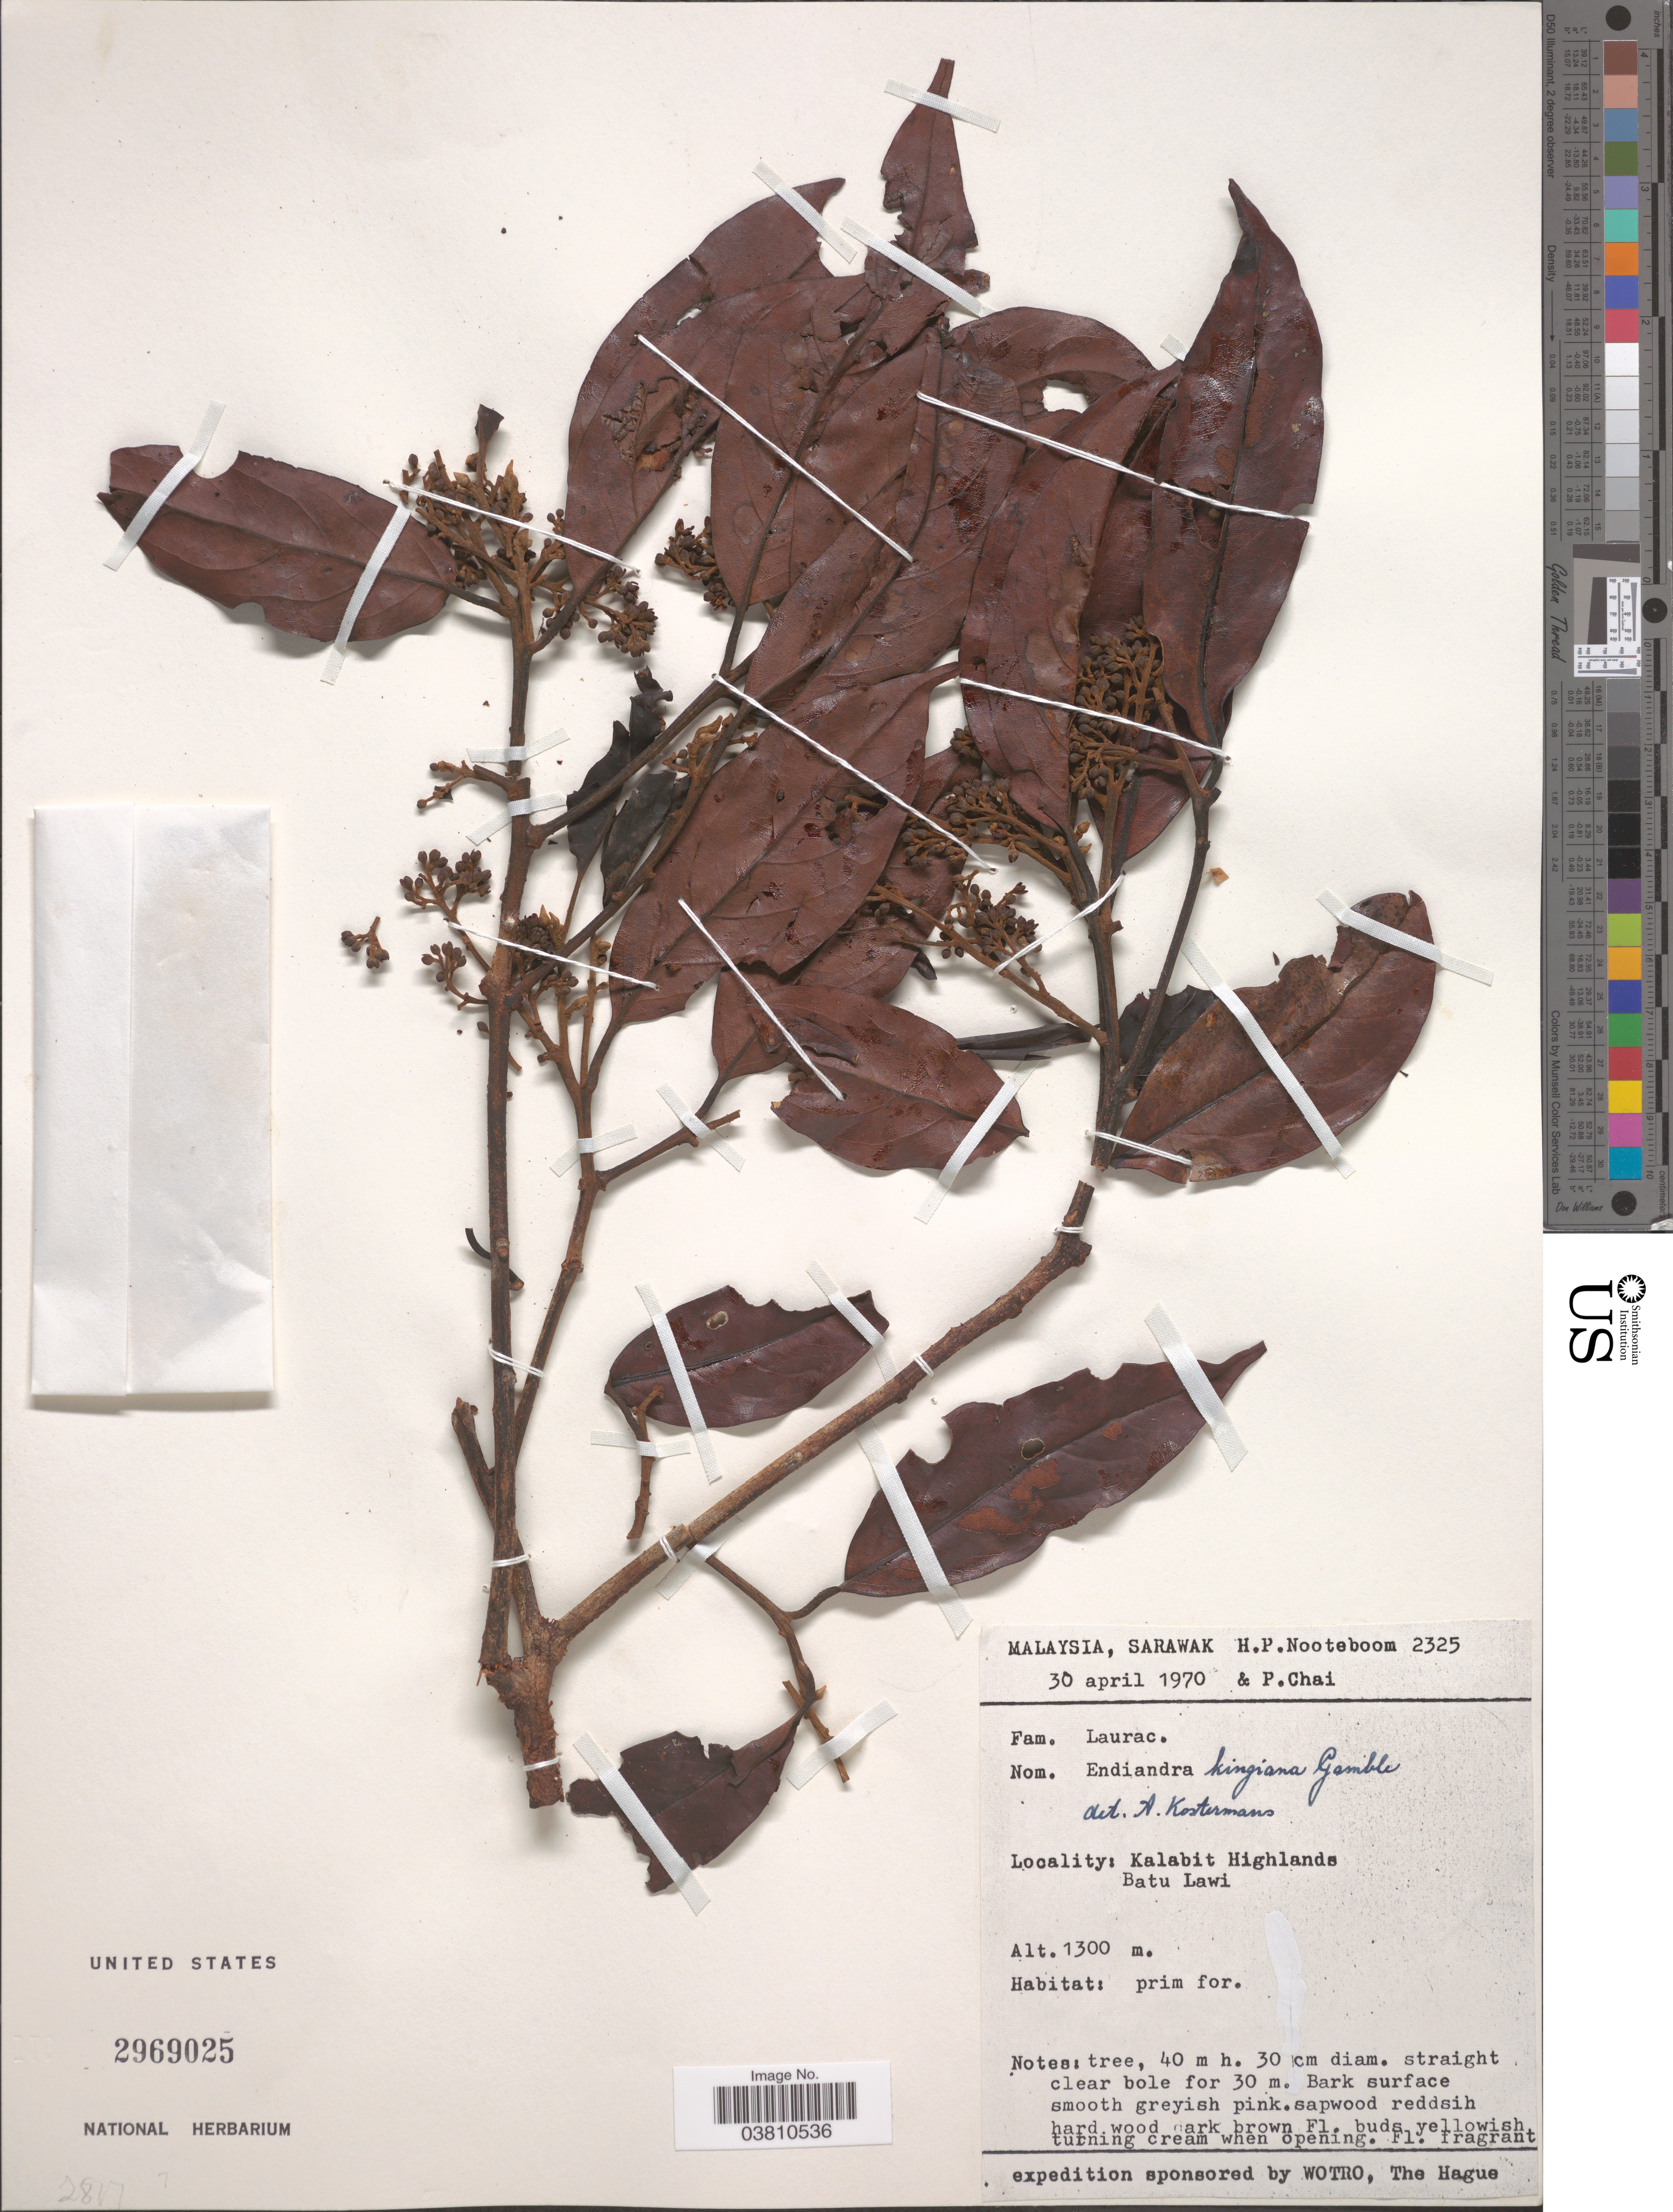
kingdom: Plantae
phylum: Tracheophyta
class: Magnoliopsida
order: Laurales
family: Lauraceae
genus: Endiandra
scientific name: Endiandra kingiana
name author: Gamble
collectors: H. P. Nooteboom & P. Chai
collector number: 2325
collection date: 1970-04-30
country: Malaysia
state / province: Sarawak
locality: Kalabit Highlands. Batu Lawi.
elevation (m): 1300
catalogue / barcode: US 2969025